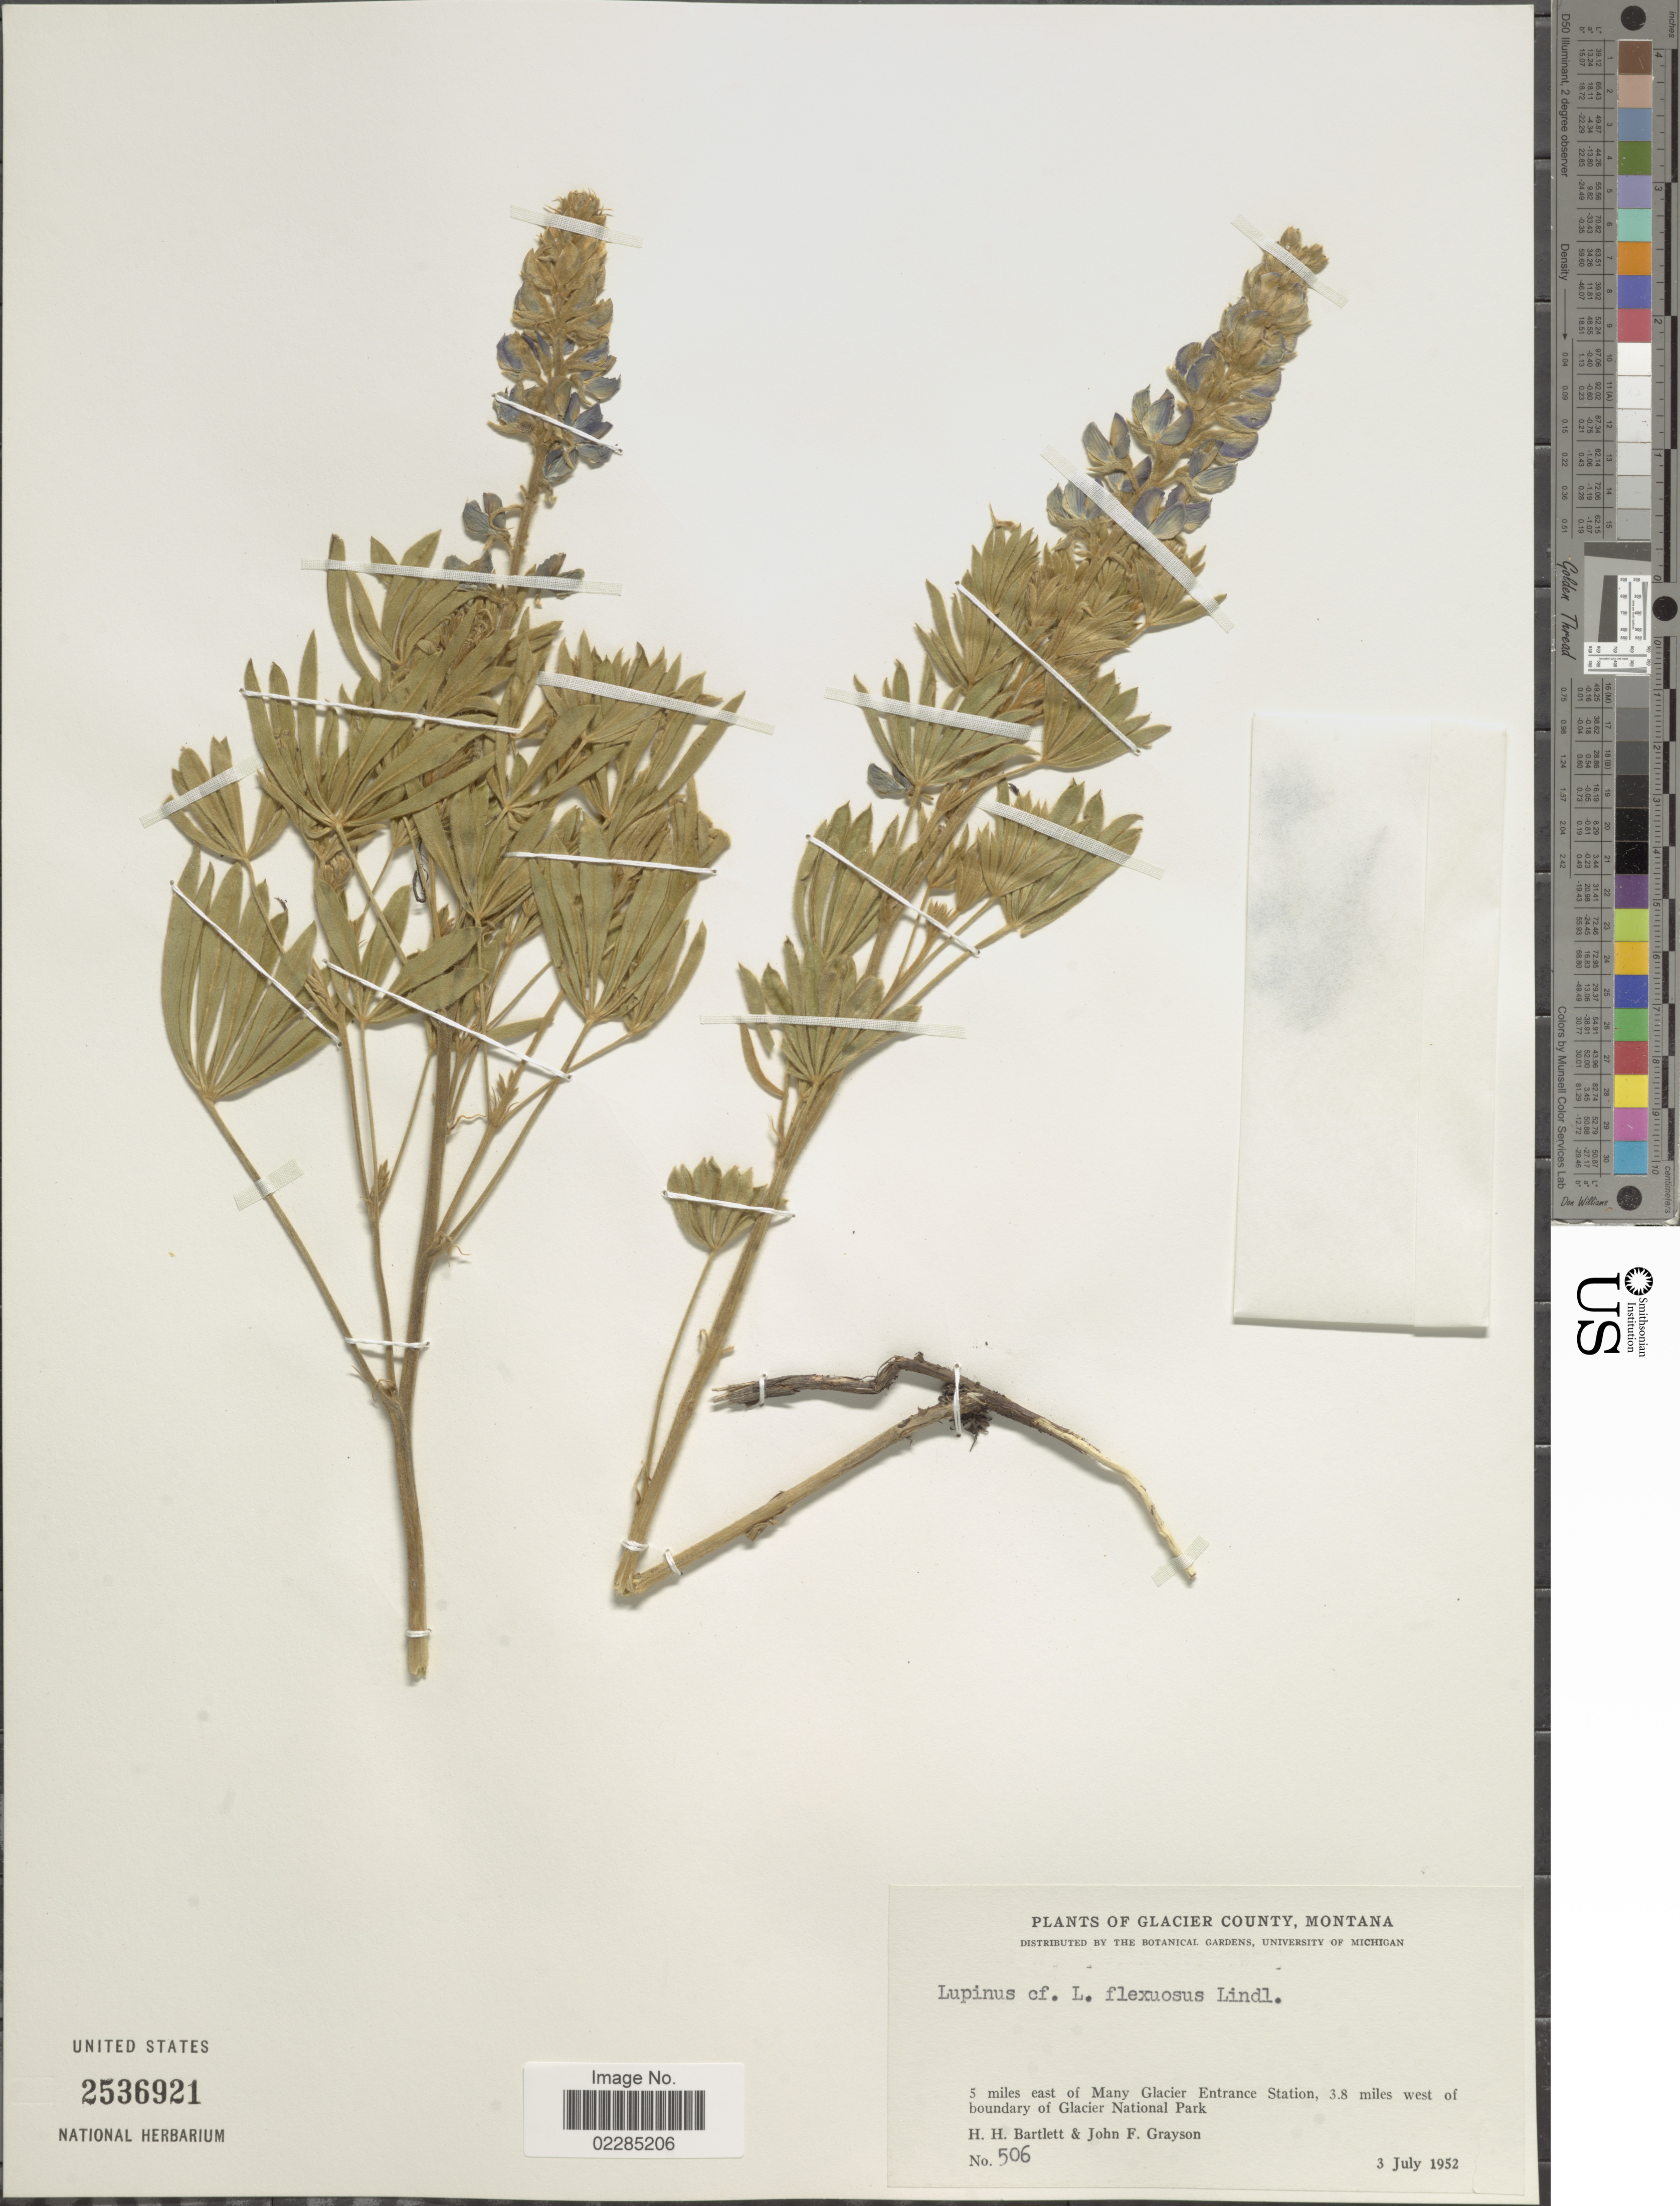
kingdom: Plantae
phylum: Tracheophyta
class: Magnoliopsida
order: Fabales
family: Fabaceae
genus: Lupinus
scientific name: Lupinus flexuosus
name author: Lindley ex J. Agardh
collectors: H. H. Bartlett & J. Grayson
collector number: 506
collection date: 1952-07-03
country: United States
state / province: Montana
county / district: Glacier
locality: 5 miles east of Many Glacier Entrance Station, 3.8 miles west of boundary of Glacier National Park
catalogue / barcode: US 2536921